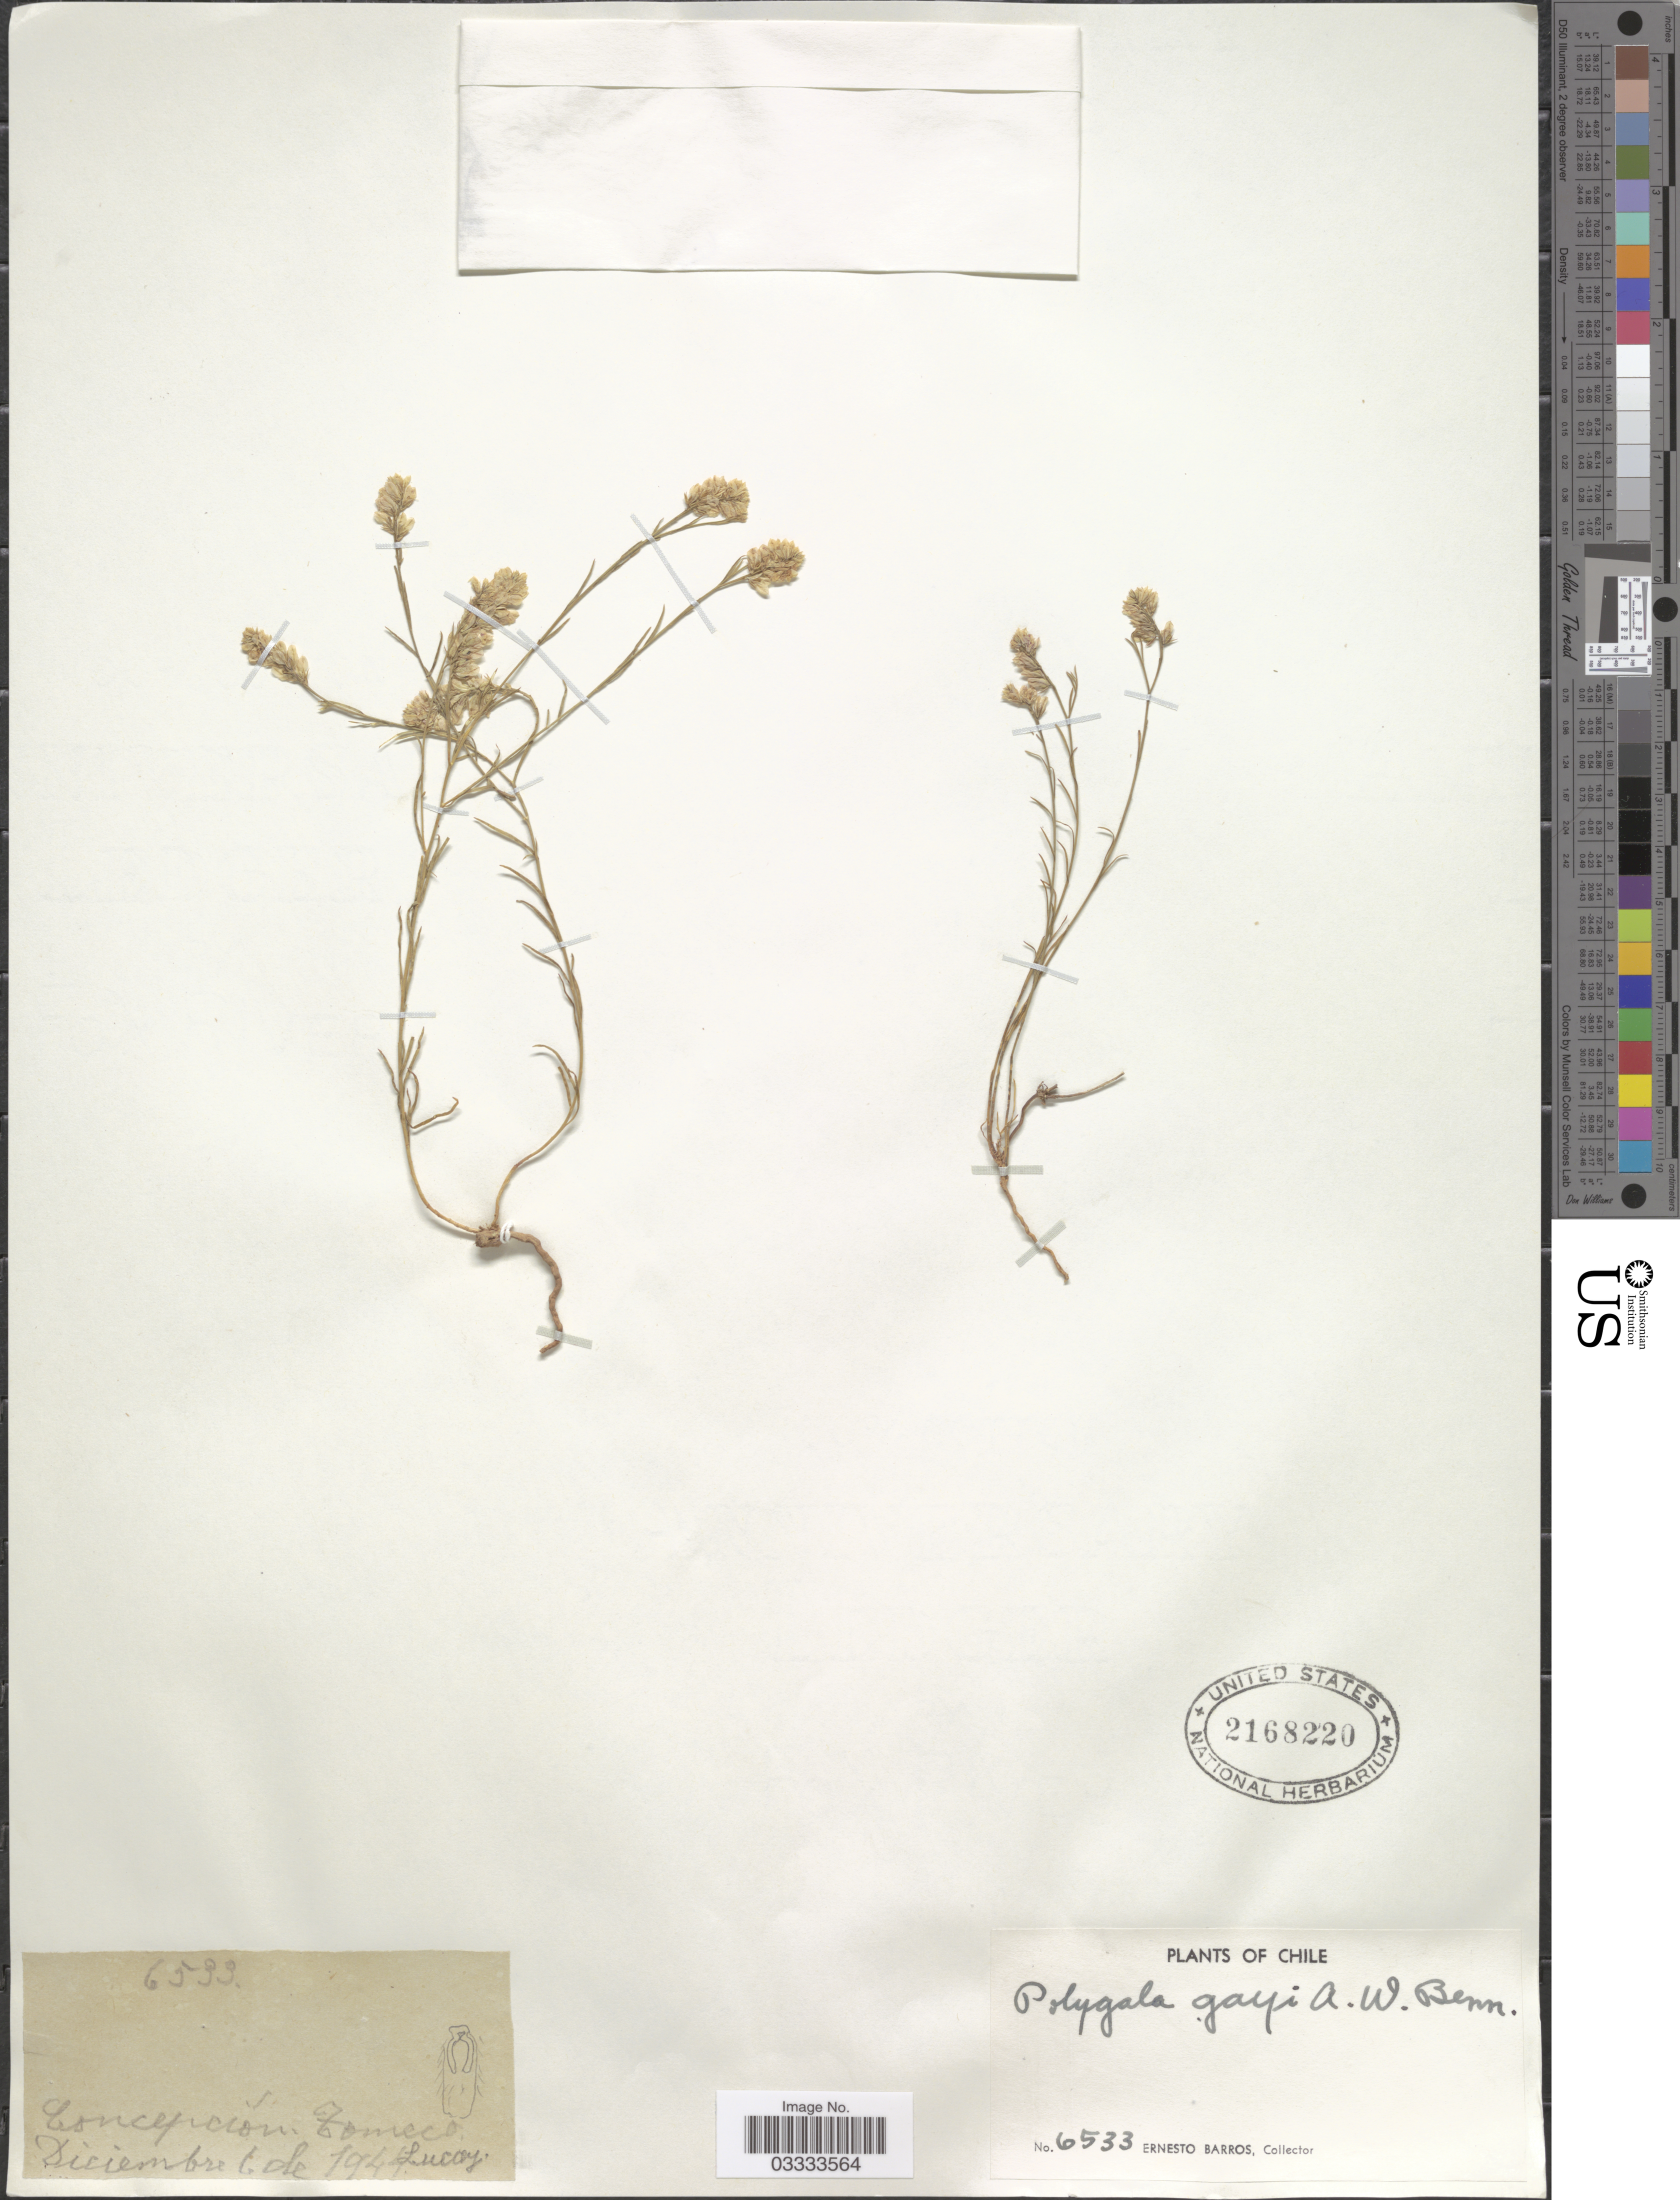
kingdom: Plantae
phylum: Tracheophyta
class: Magnoliopsida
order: Fabales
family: Polygalaceae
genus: Polygala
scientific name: Polygala gayii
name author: A.W. Benn.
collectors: E. Barros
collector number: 6533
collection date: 1944-12-06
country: Chile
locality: Concepción Tomeco. Lucay.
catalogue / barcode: US 2168220